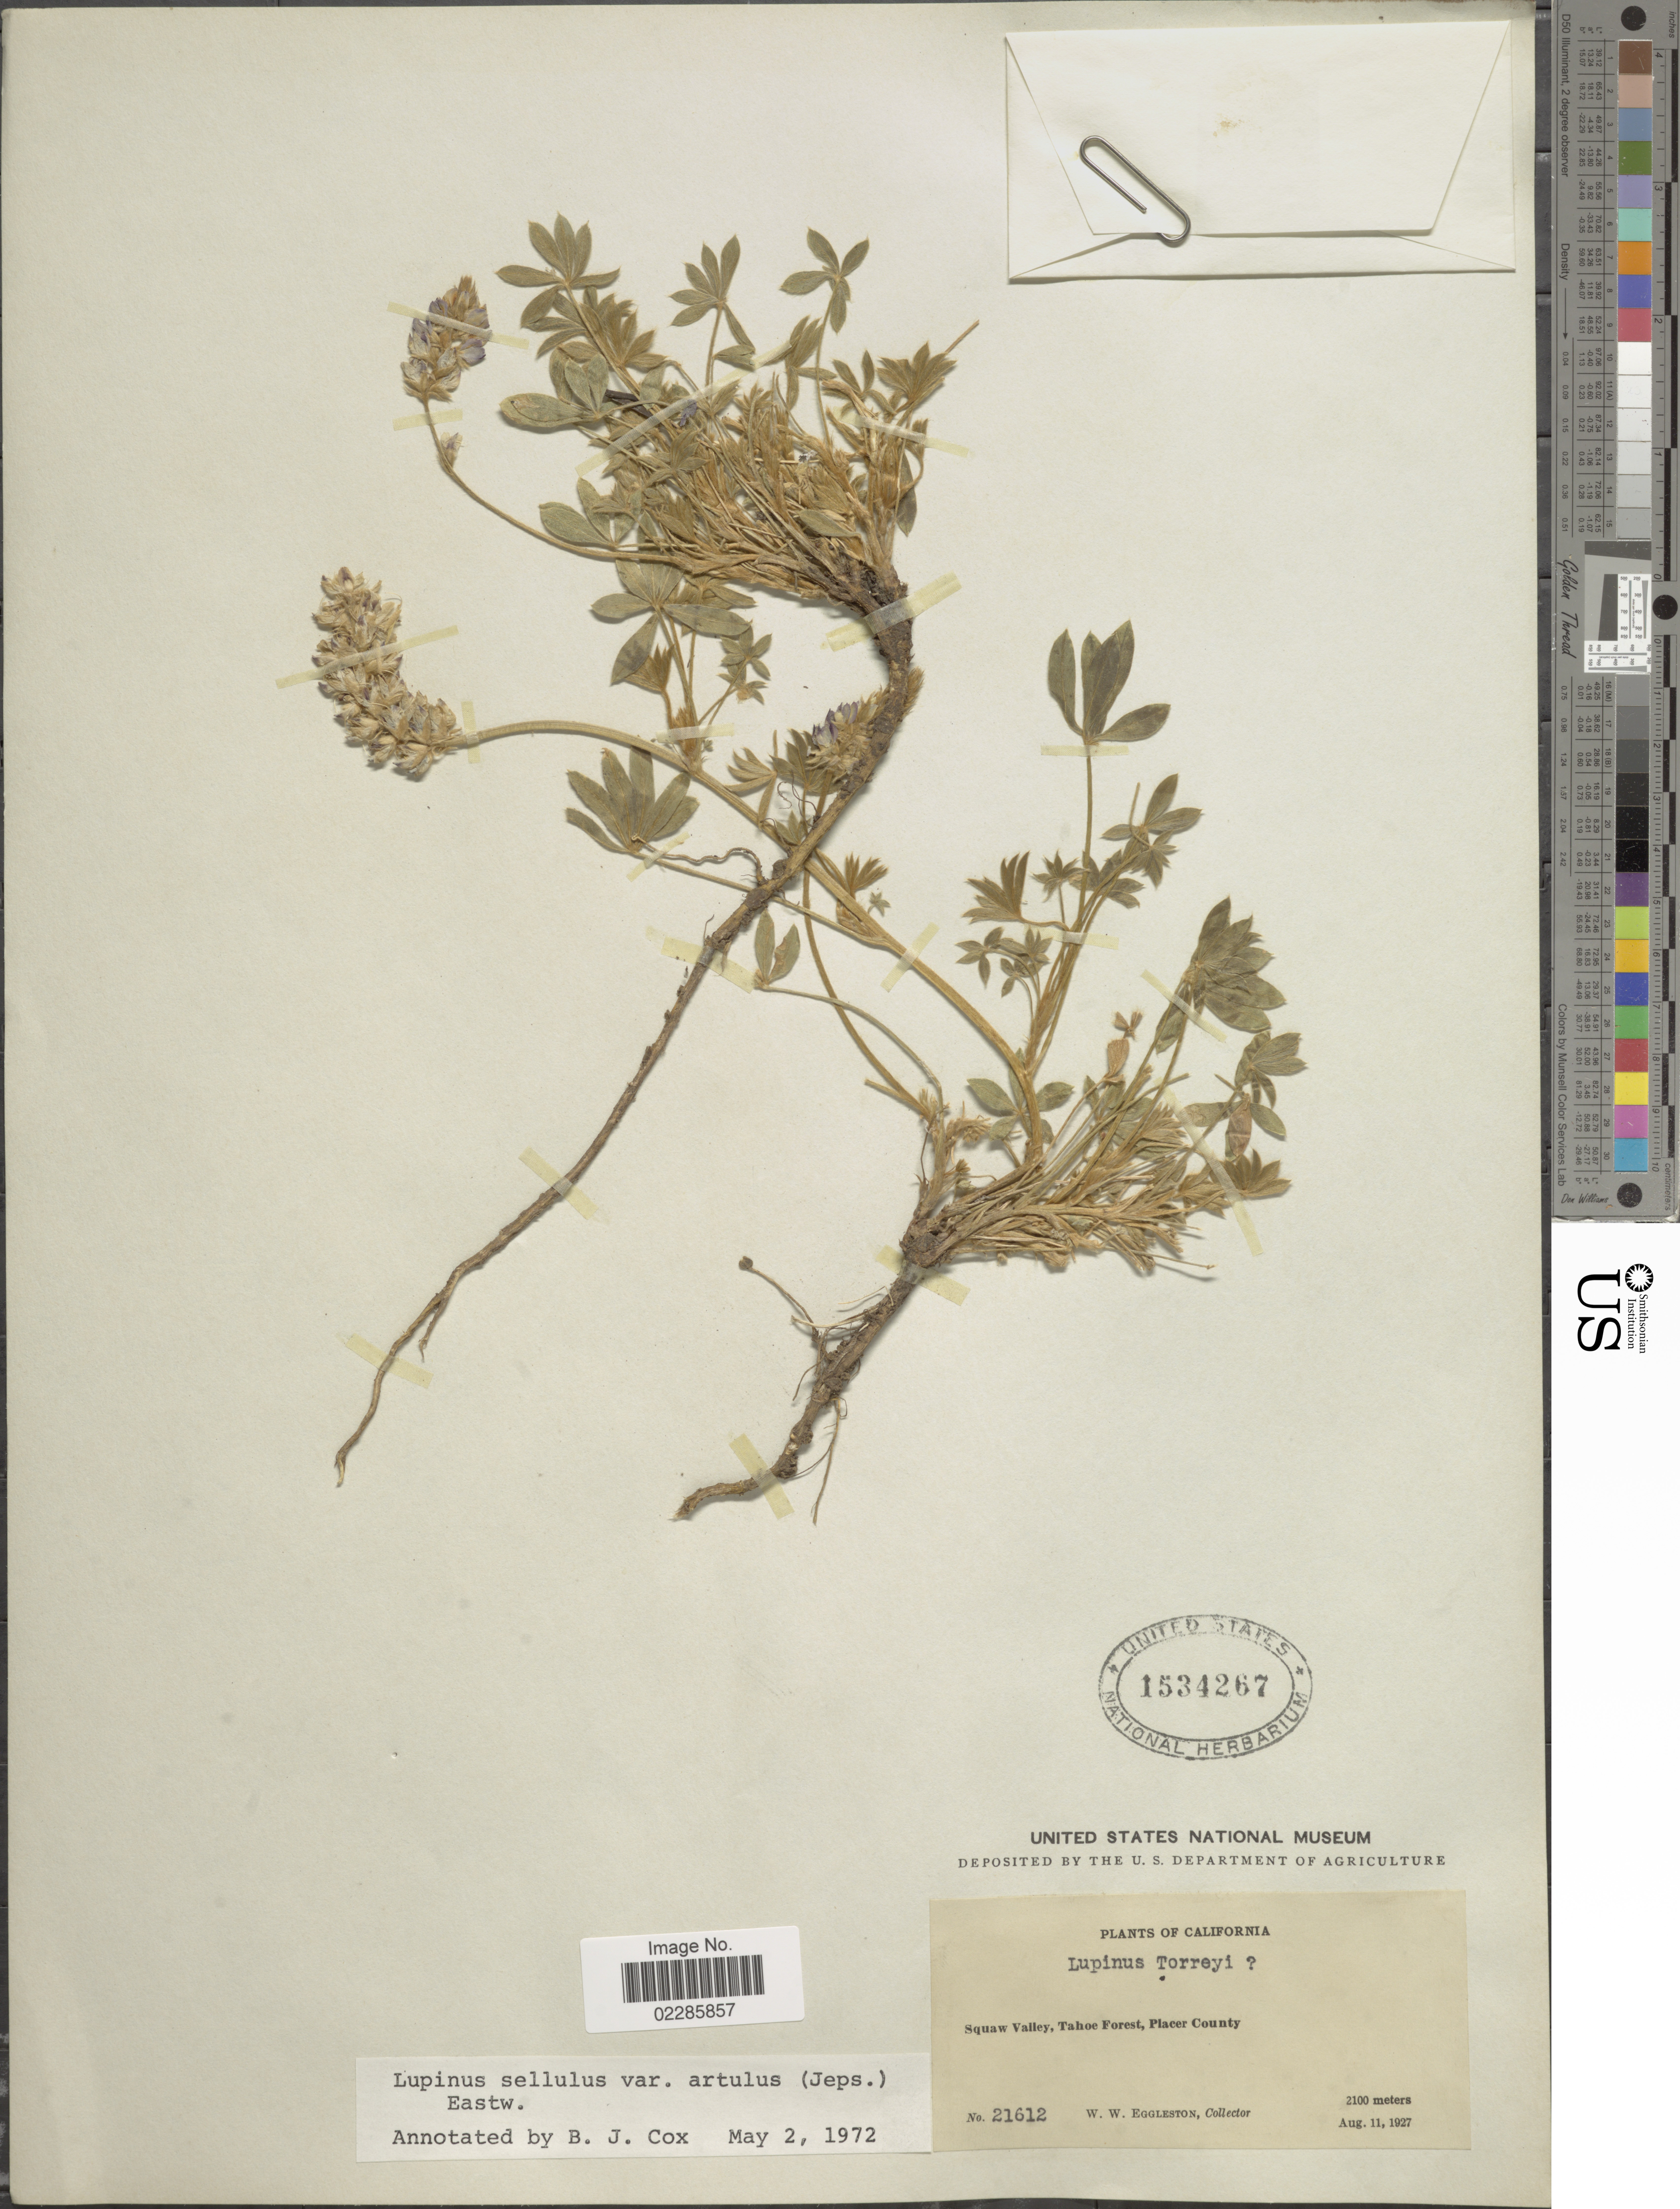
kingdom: Plantae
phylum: Tracheophyta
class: Magnoliopsida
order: Fabales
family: Fabaceae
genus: Lupinus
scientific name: Lupinus sellulus var. artulus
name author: (Jeps.) Eastw.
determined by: Cox, B. J.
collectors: W. W. Eggleston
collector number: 21612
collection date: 1927-08-11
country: United States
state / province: California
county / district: Placer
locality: Squaw Valley, Tahoe Forest, Placer County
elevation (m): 2100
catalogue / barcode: US 1534267